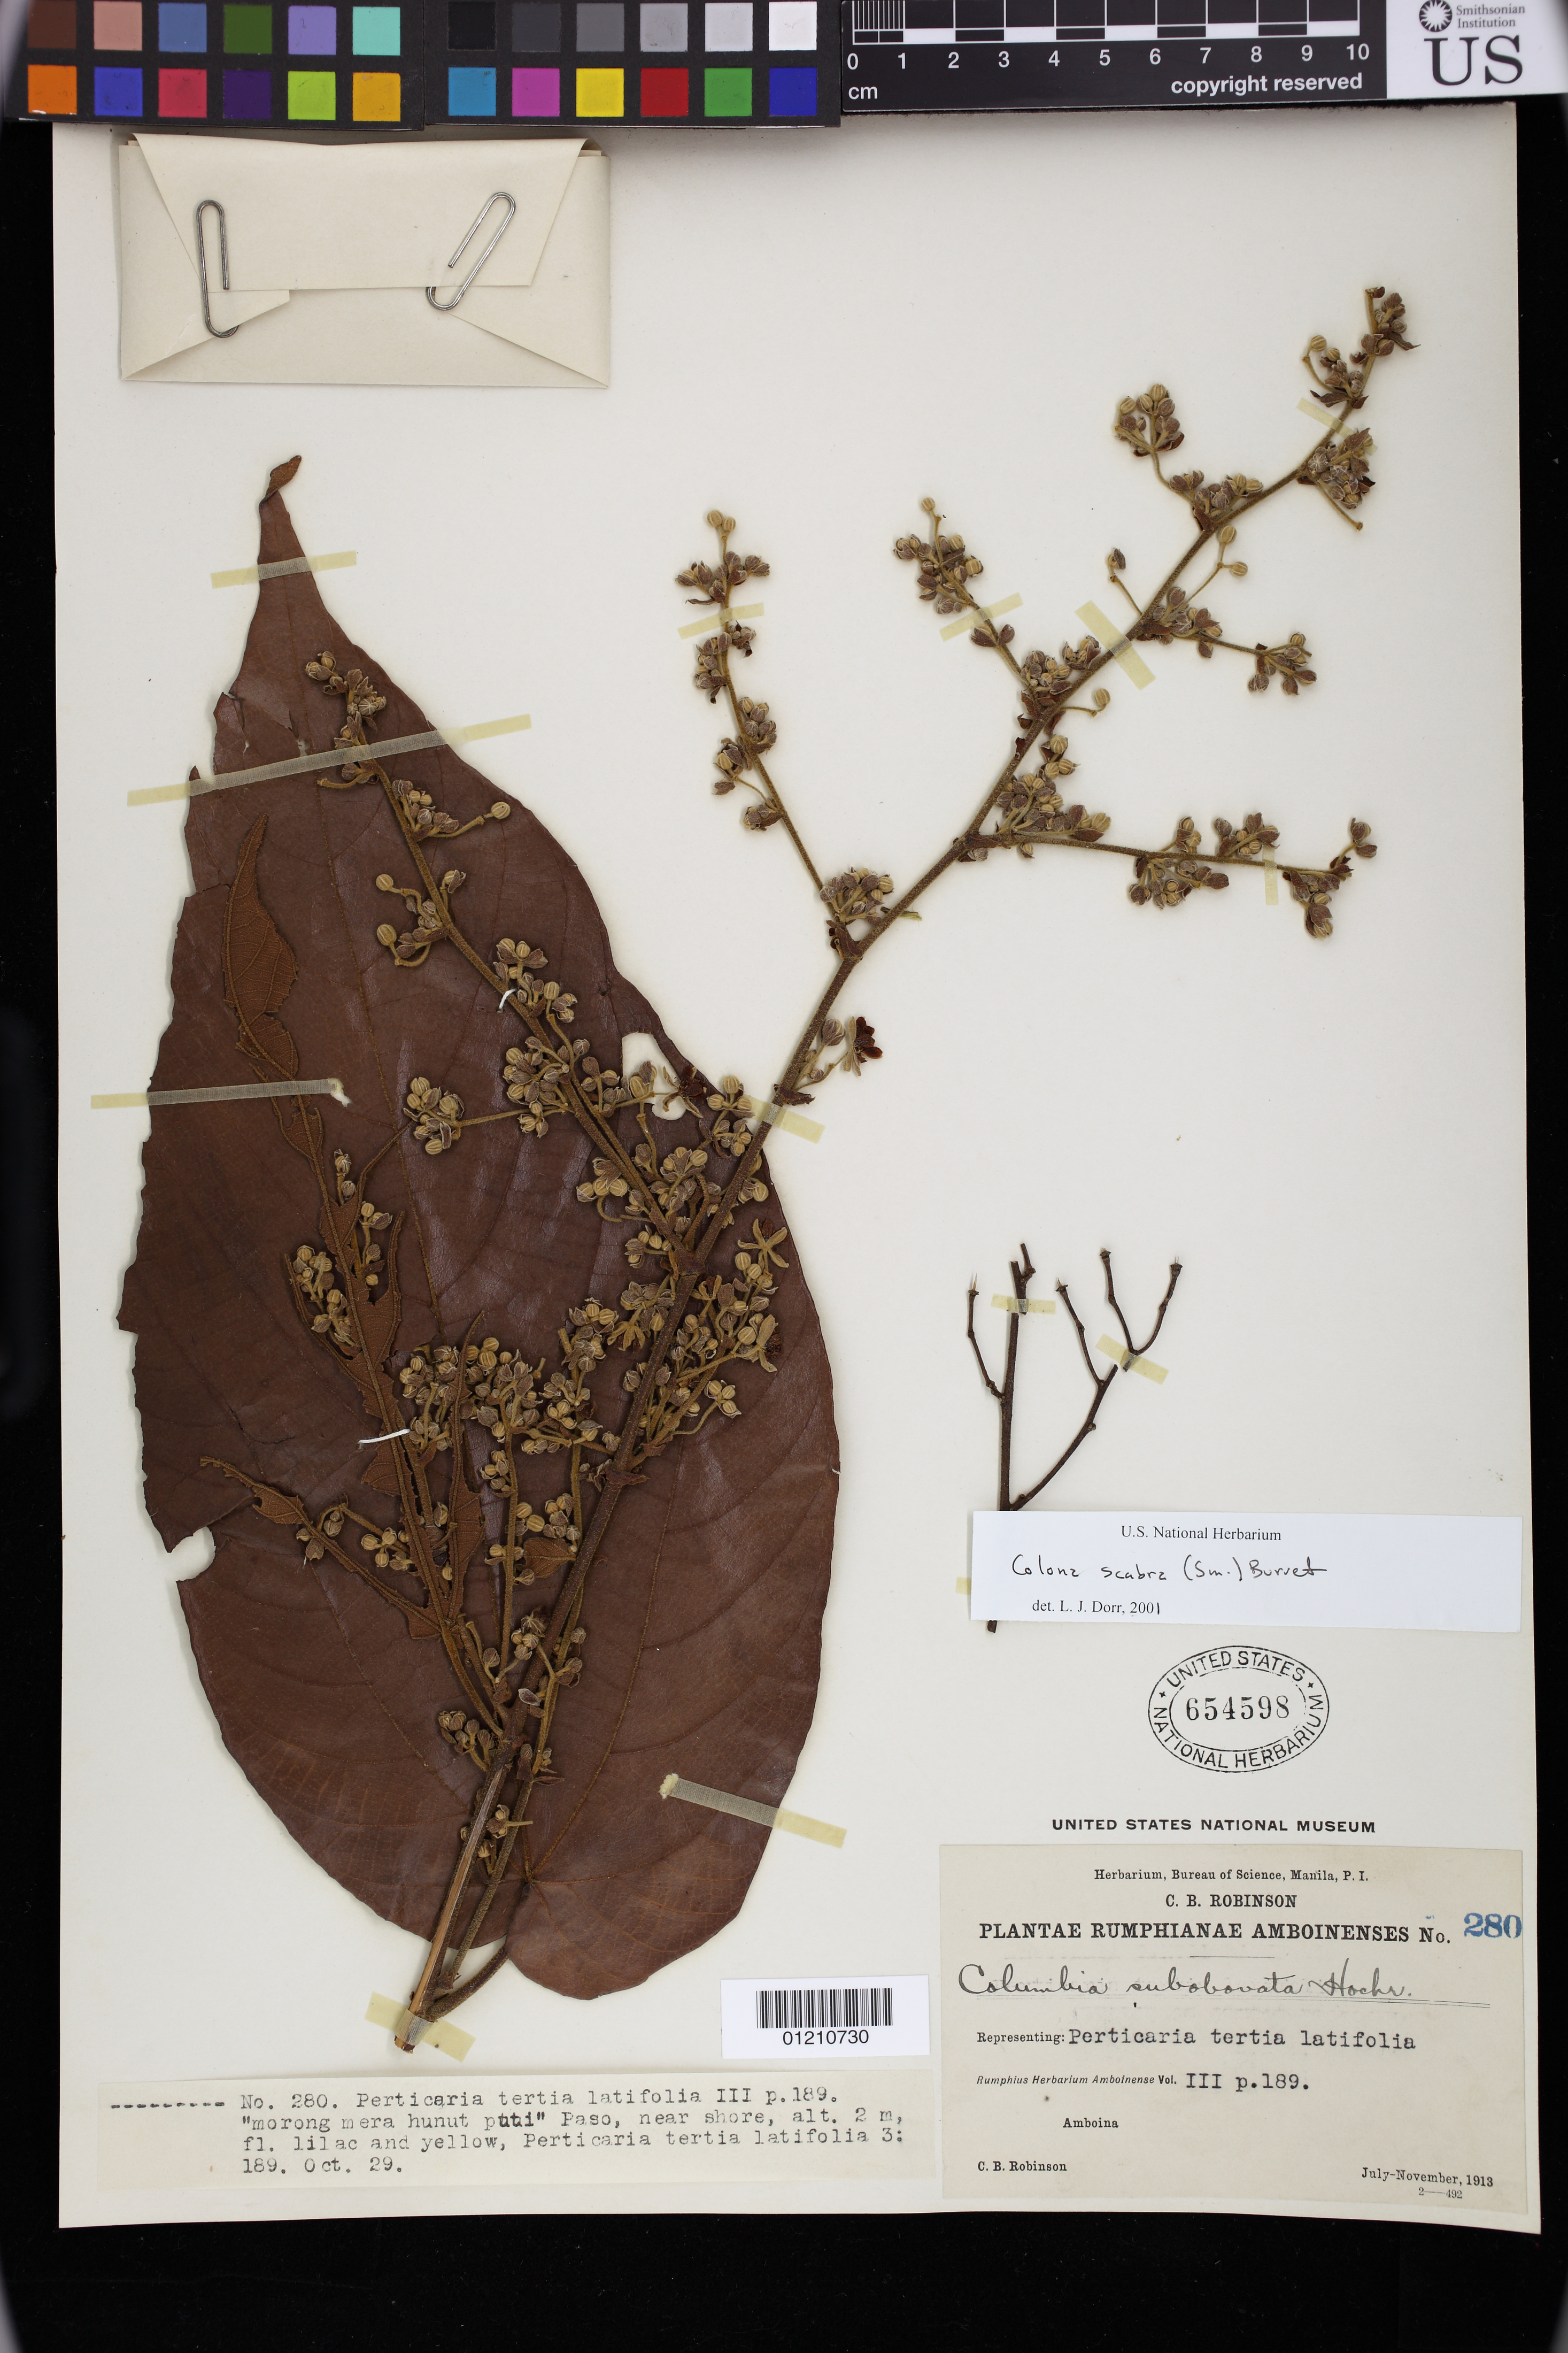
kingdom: Plantae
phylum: Tracheophyta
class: Magnoliopsida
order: Malvales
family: Malvaceae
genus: Colona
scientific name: Colona scabra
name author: (Sm.) Burret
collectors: C. Robinson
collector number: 280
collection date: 1913-07/1913-11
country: Philippines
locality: Amboina. Paso, near shore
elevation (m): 2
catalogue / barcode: US 654598